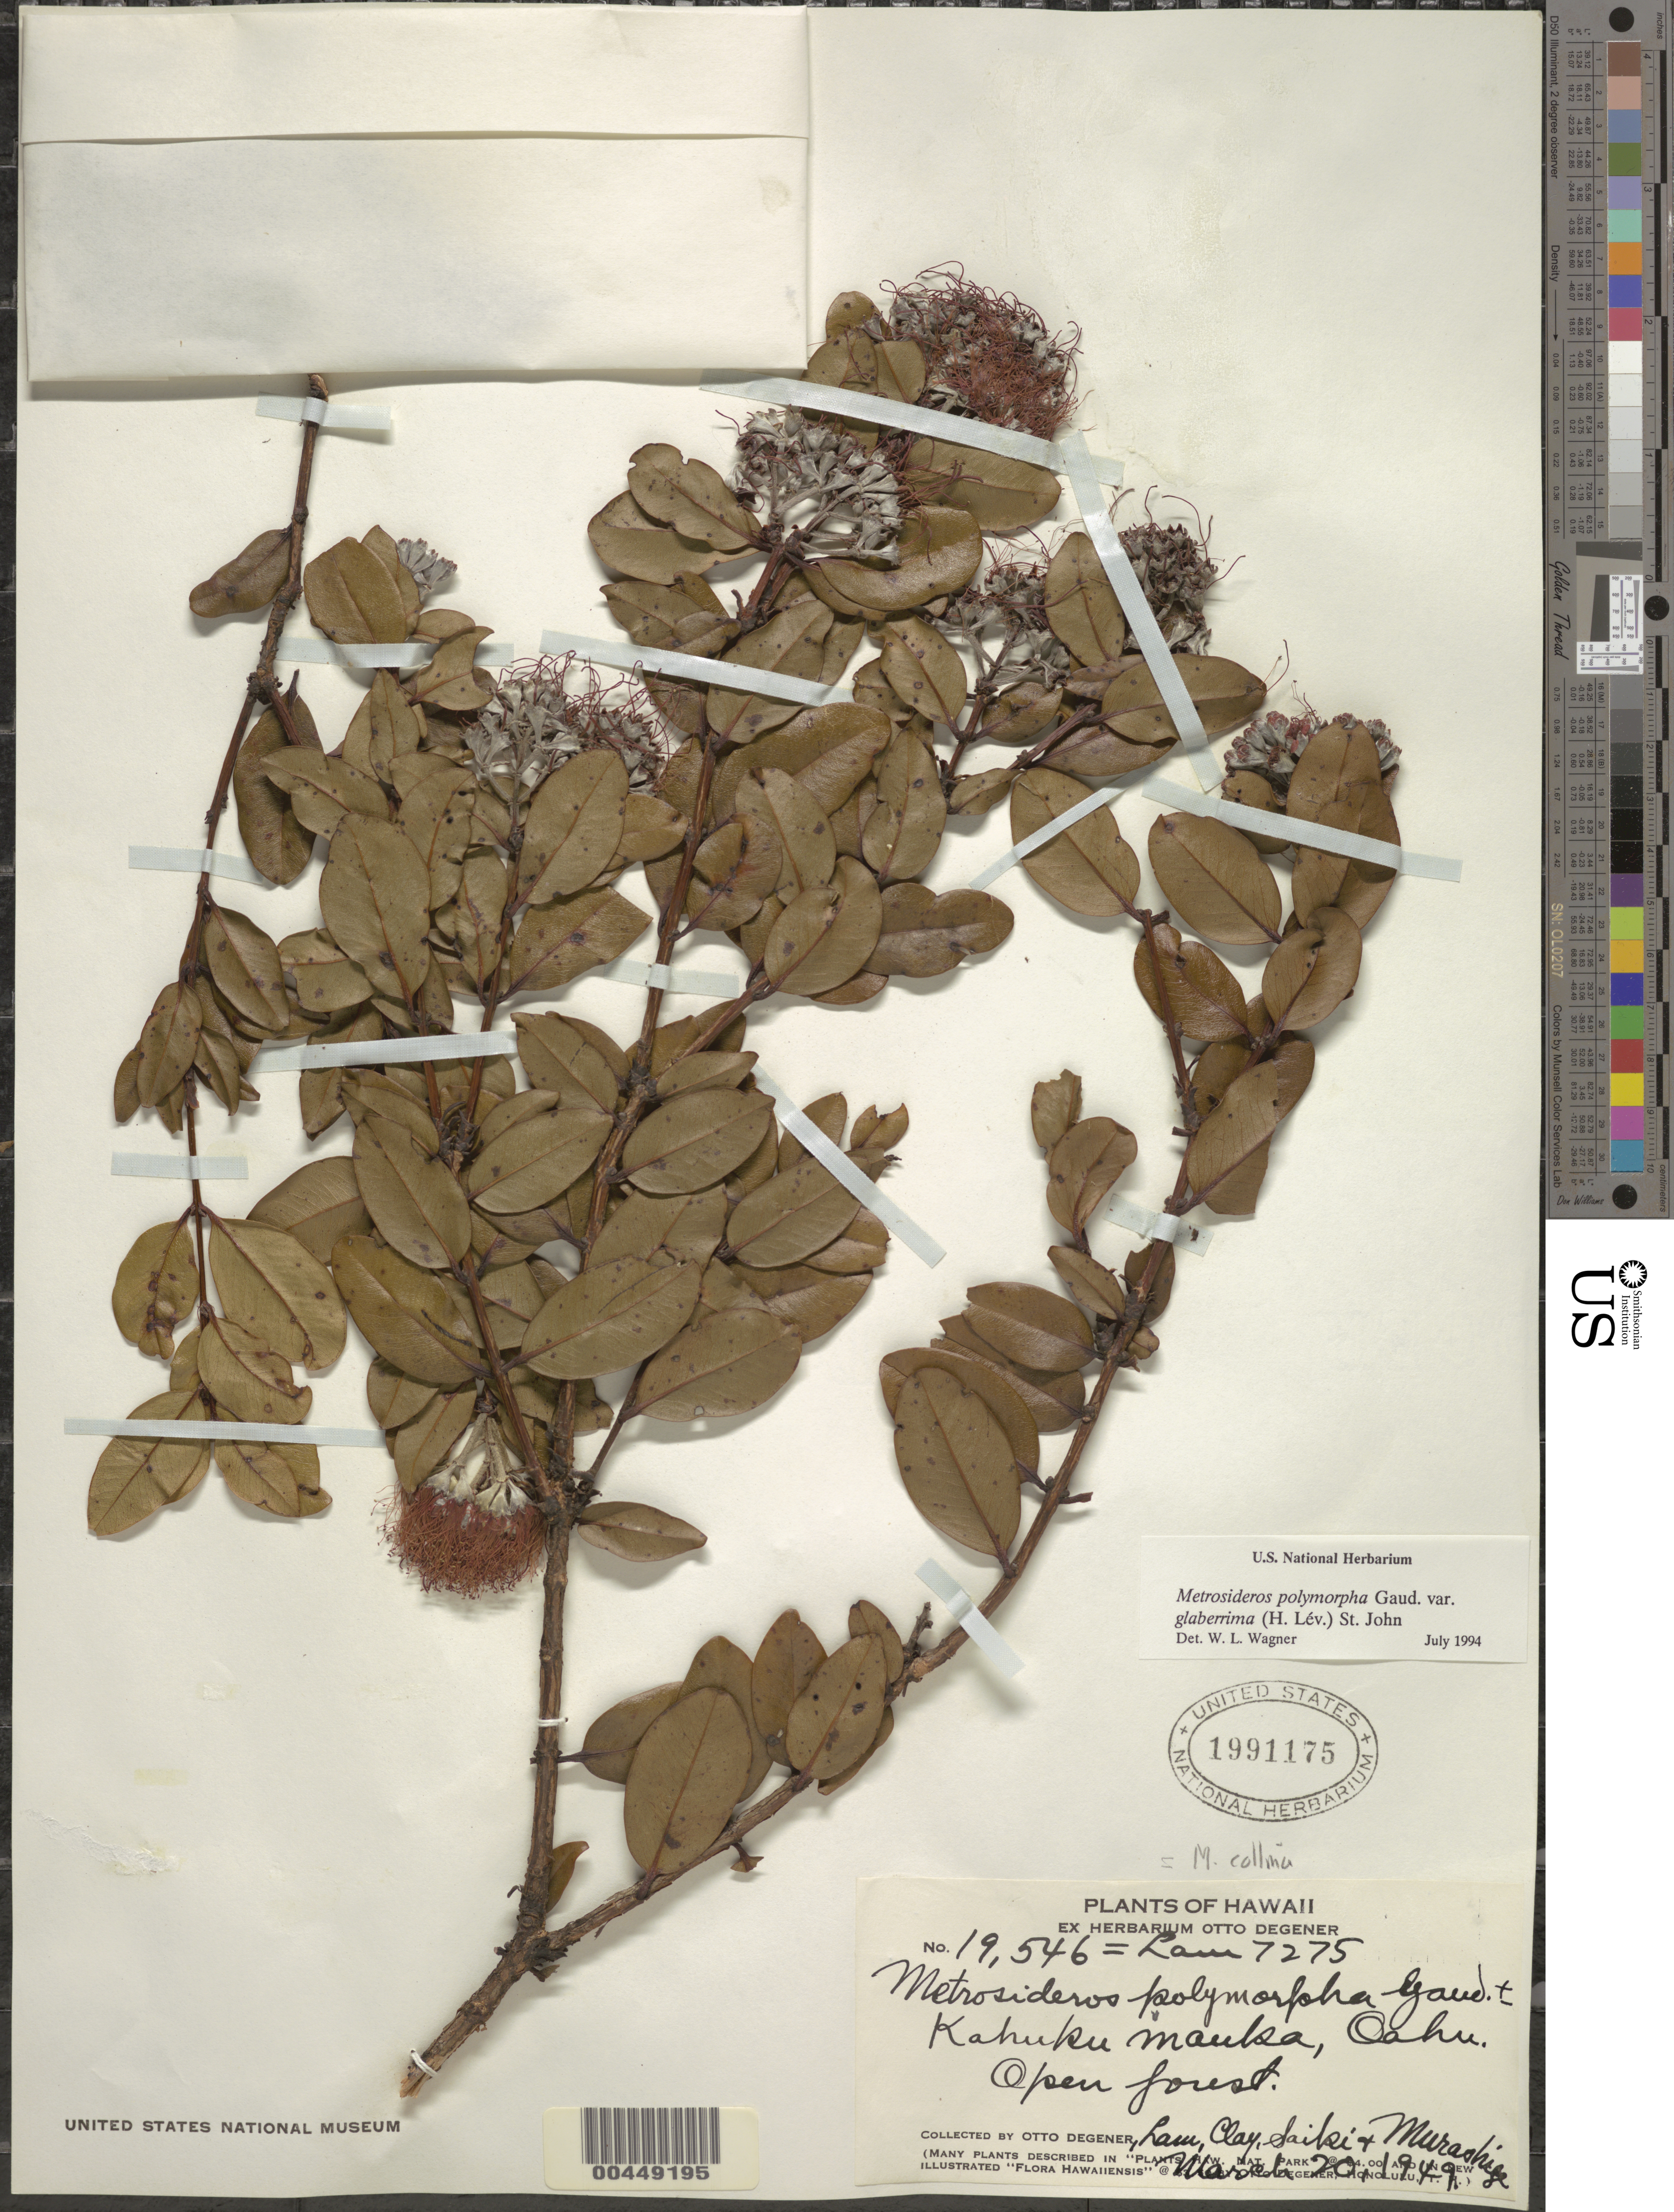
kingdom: Plantae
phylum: Tracheophyta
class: Magnoliopsida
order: Myrtales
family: Myrtaceae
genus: Metrosideros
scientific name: Metrosideros polymorpha var. glaberrima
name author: (H. Lév.) H. St. John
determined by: Wagner, W. L., (BOT), Smithsonian Institution - National Museum of Natural History (UNITED STATES)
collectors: O. Degener, Tam, Clay, Saiki & T. Murashige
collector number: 19546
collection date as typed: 20 Mar 1949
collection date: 1949-03-20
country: United States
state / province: Hawaii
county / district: Honolulu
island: Oahu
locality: Kahuku mauka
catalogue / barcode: US 1991175